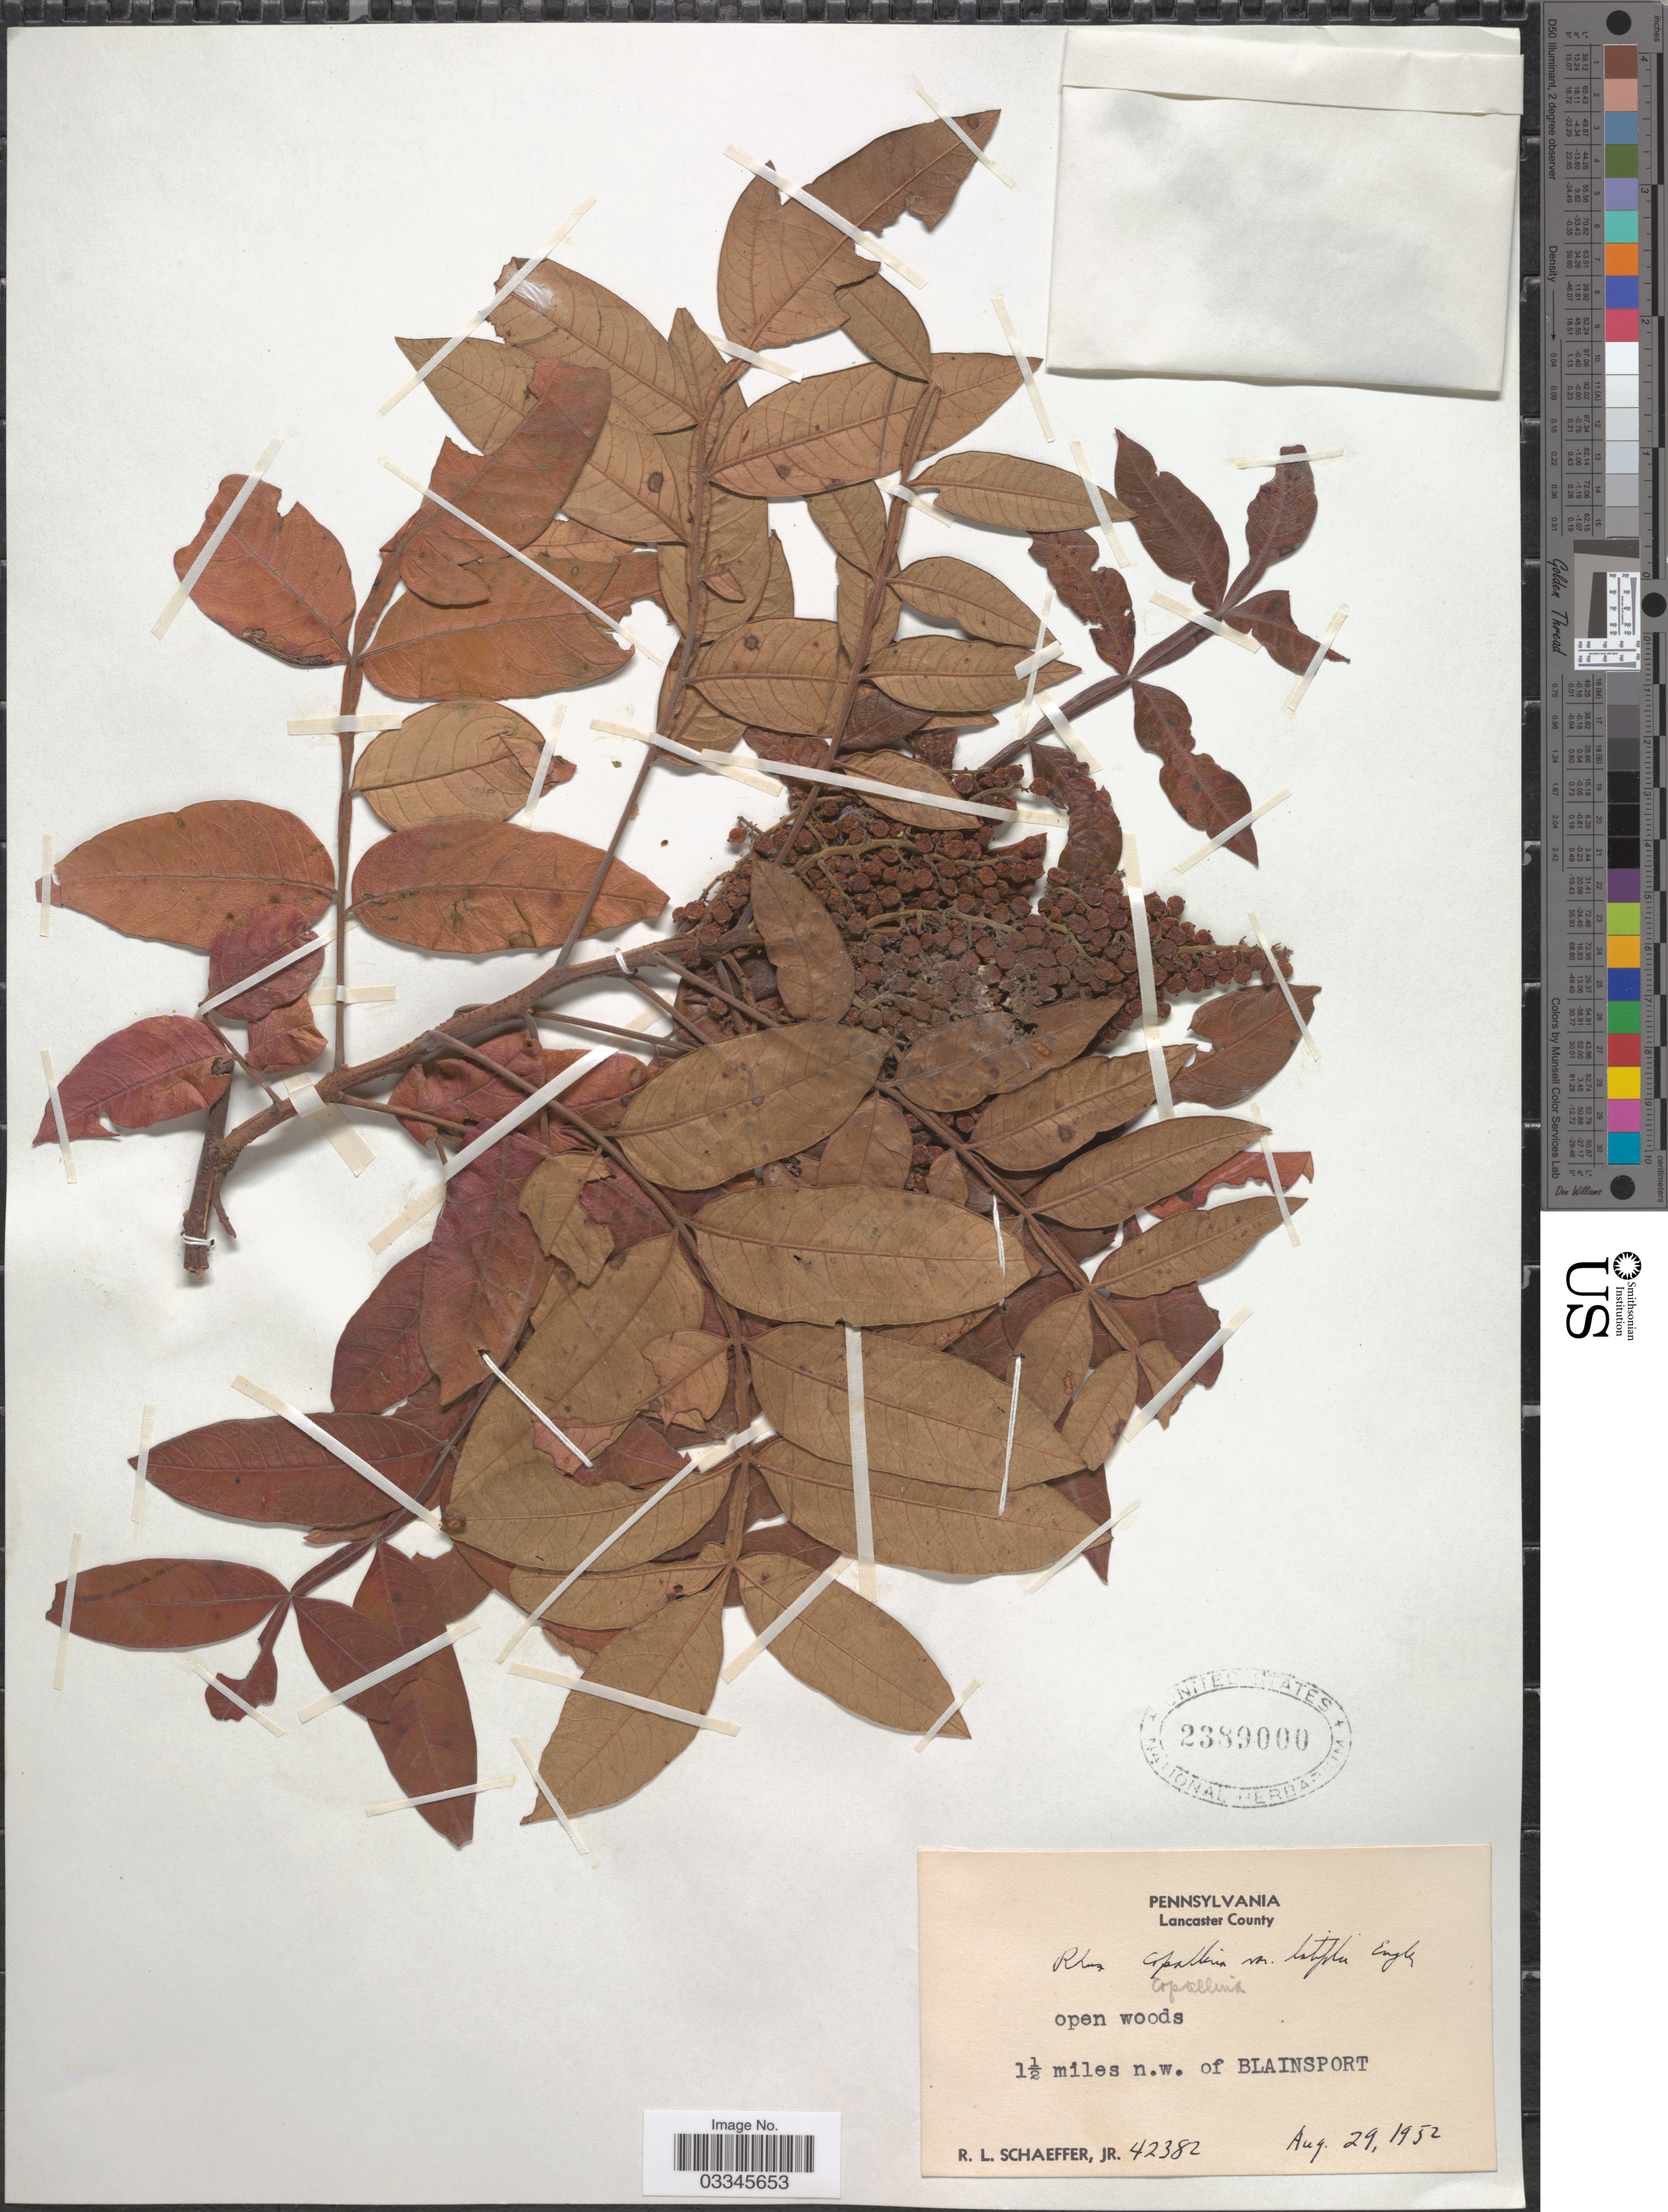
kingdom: Plantae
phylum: Tracheophyta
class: Magnoliopsida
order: Sapindales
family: Anacardiaceae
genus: Rhus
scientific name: Rhus copallinum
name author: L.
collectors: R. L. Schaeffer Jr.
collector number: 42382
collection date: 1952-08-29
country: United States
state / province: Pennsylvania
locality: Lancaster County. 1½ miles n.w. of Blainsport.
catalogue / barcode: US 2389000